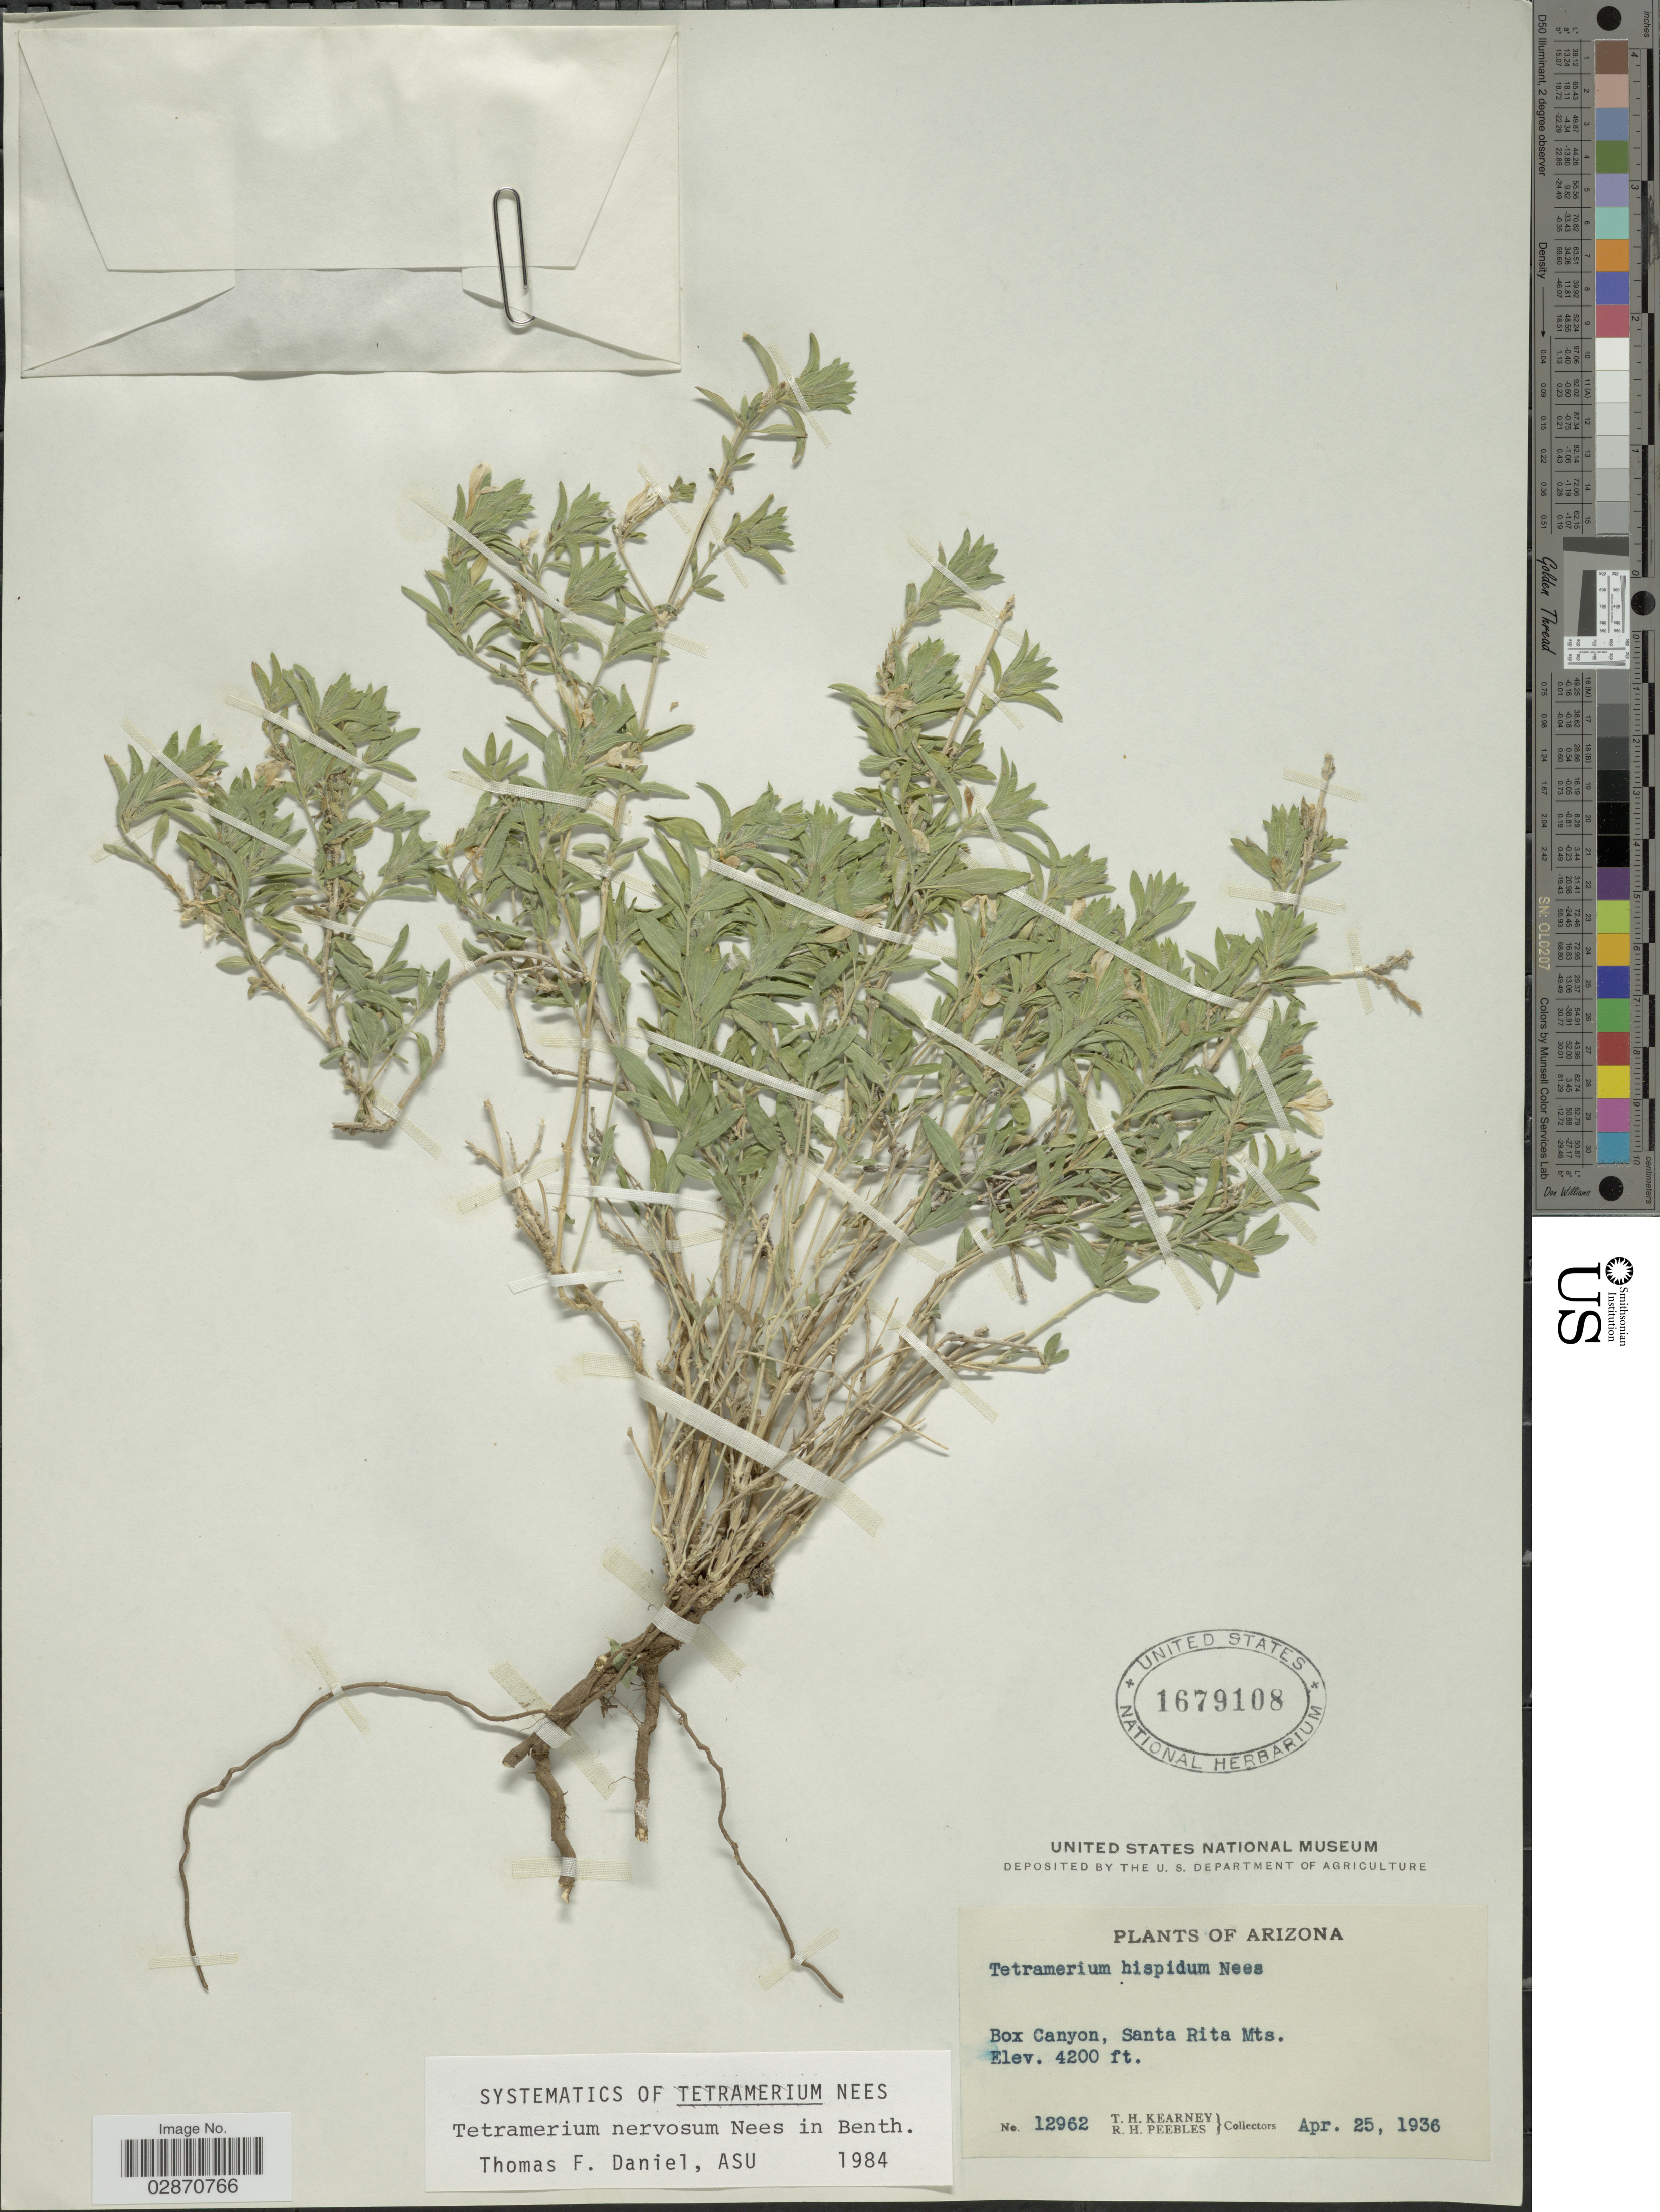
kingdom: Plantae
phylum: Tracheophyta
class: Magnoliopsida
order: Lamiales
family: Acanthaceae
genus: Tetramerium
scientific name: Tetramerium nervosum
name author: Nees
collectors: T. H. Kearney & R. H. Peebles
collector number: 12962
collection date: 1936-04-25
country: United States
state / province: Arizona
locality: Box Canyon, Santa Rita Mts.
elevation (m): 1280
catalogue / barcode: US 1679108